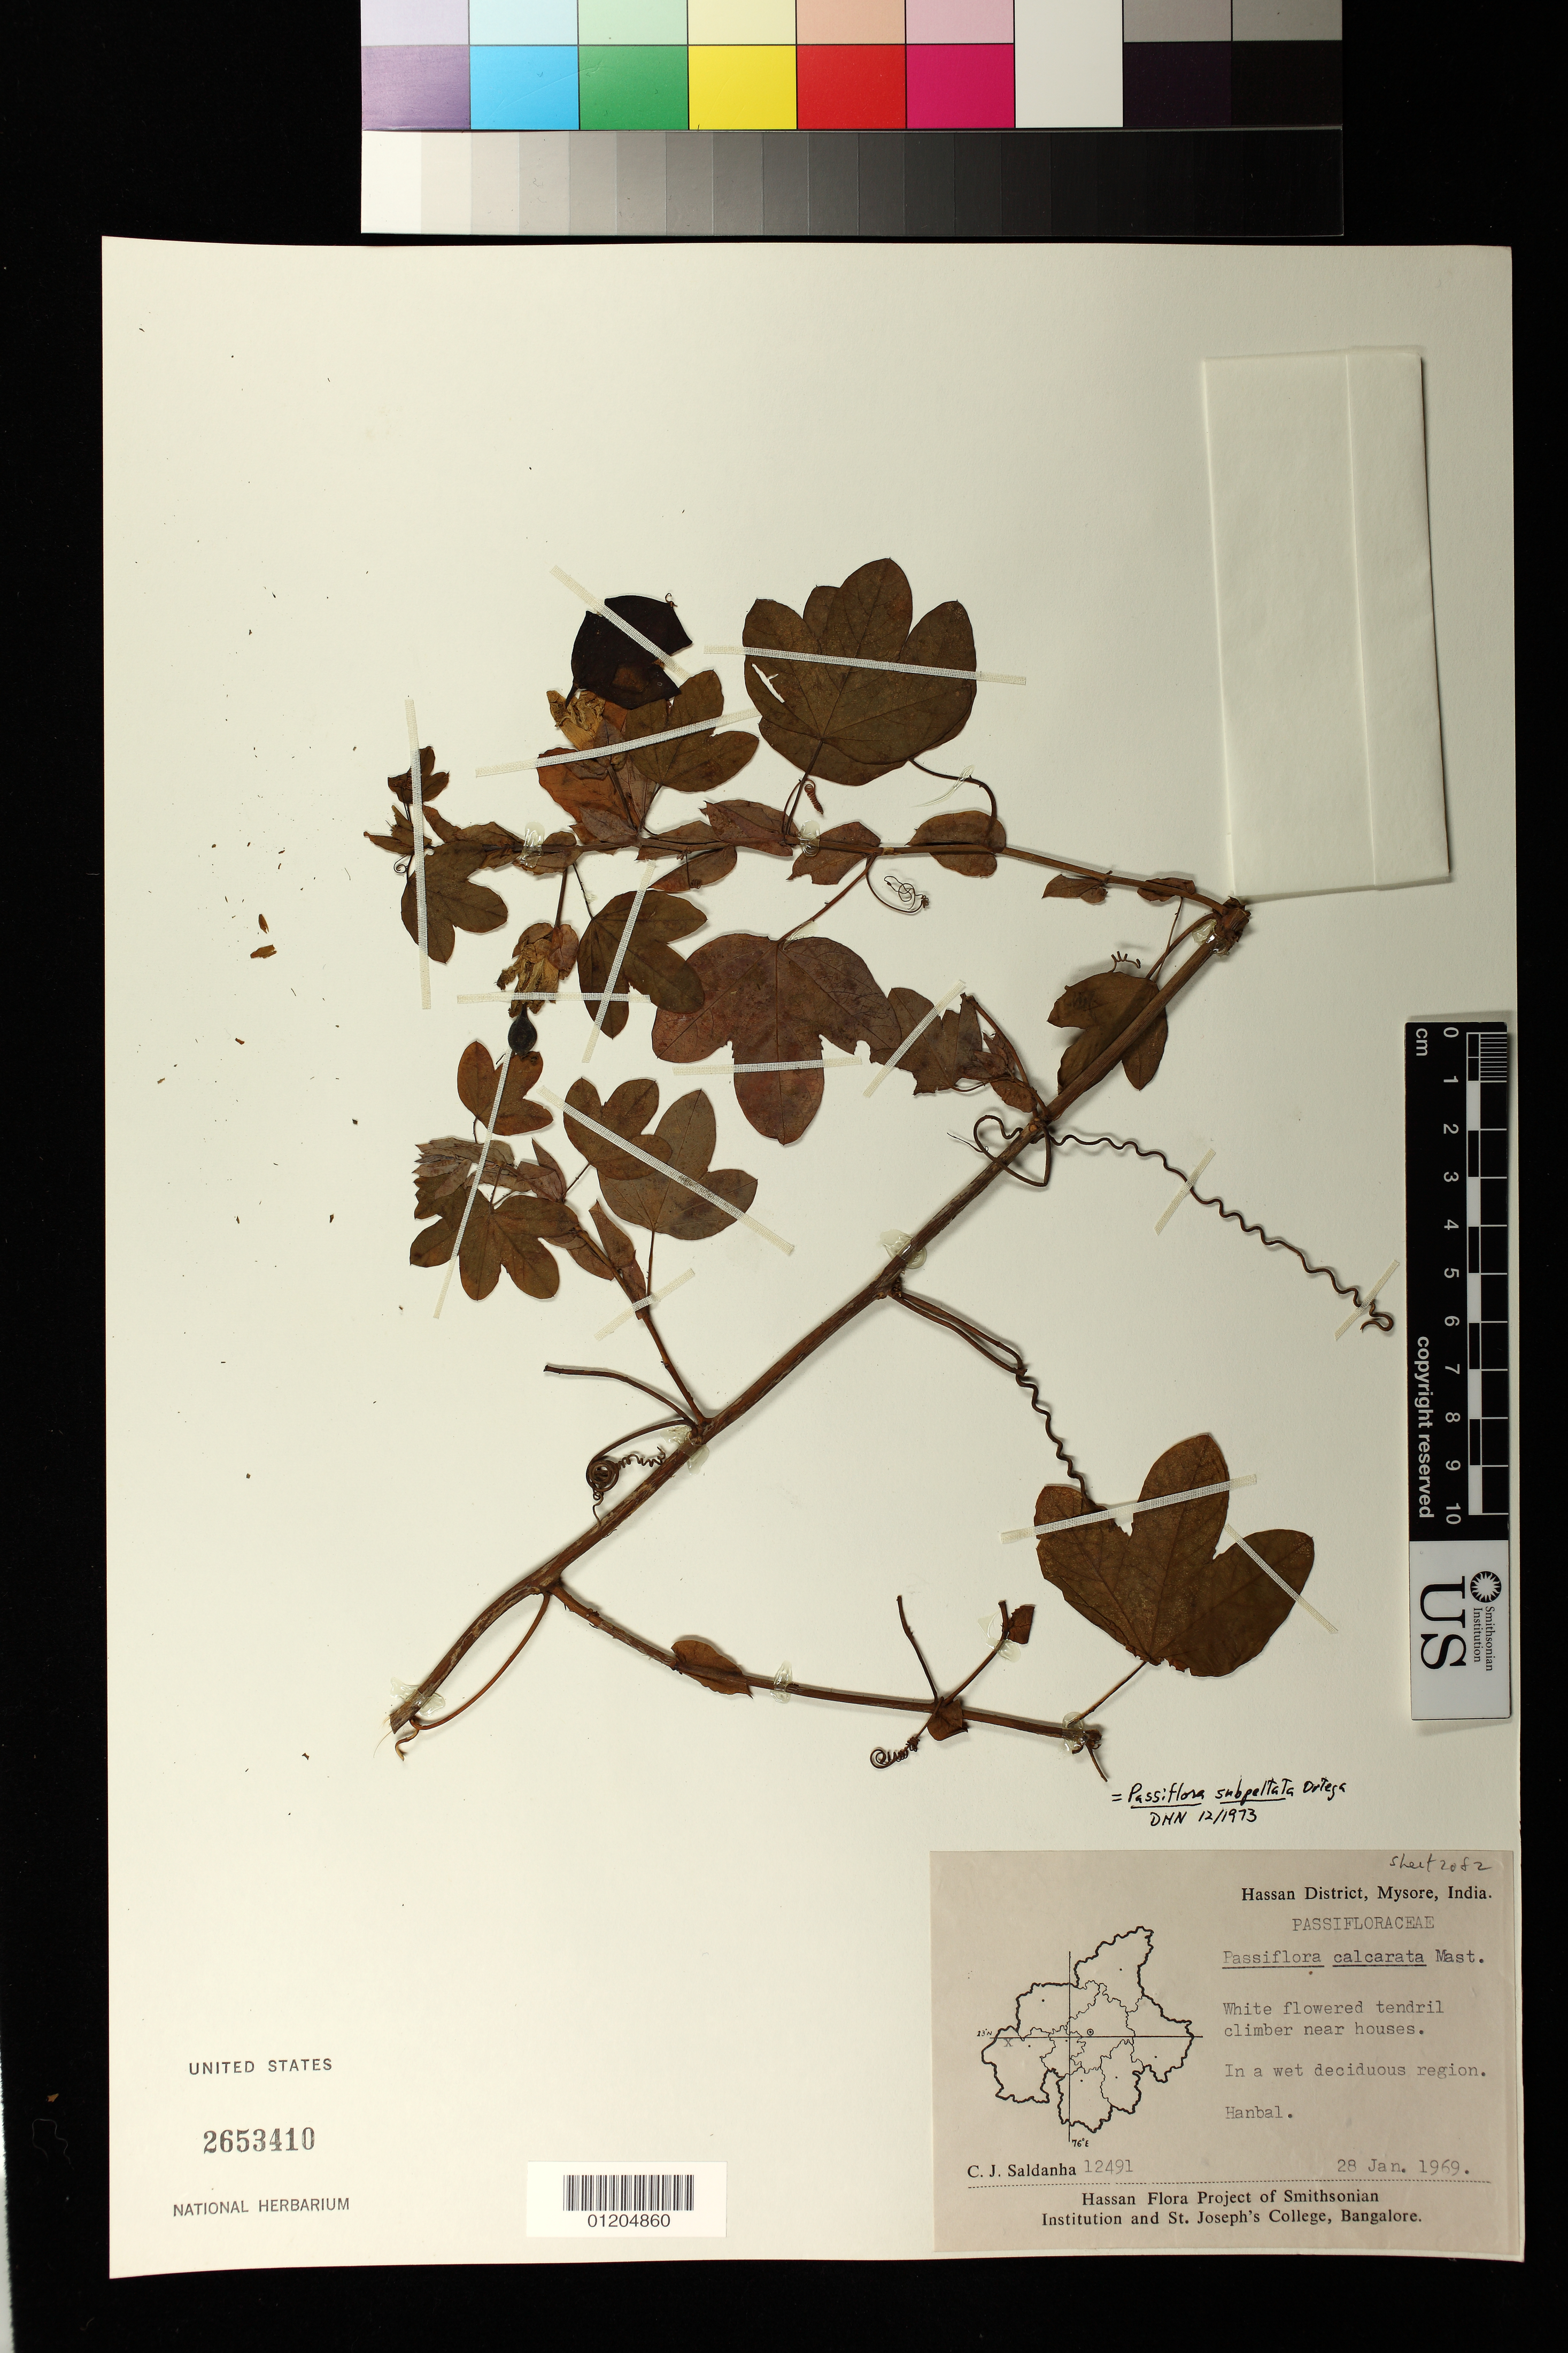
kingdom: Plantae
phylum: Tracheophyta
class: Magnoliopsida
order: Malpighiales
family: Passifloraceae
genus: Passiflora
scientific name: Passiflora subpeltata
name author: Ortega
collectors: C. J. Saldanha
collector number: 12491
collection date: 1969-01-28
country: India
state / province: Karnataka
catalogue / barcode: US 2653410